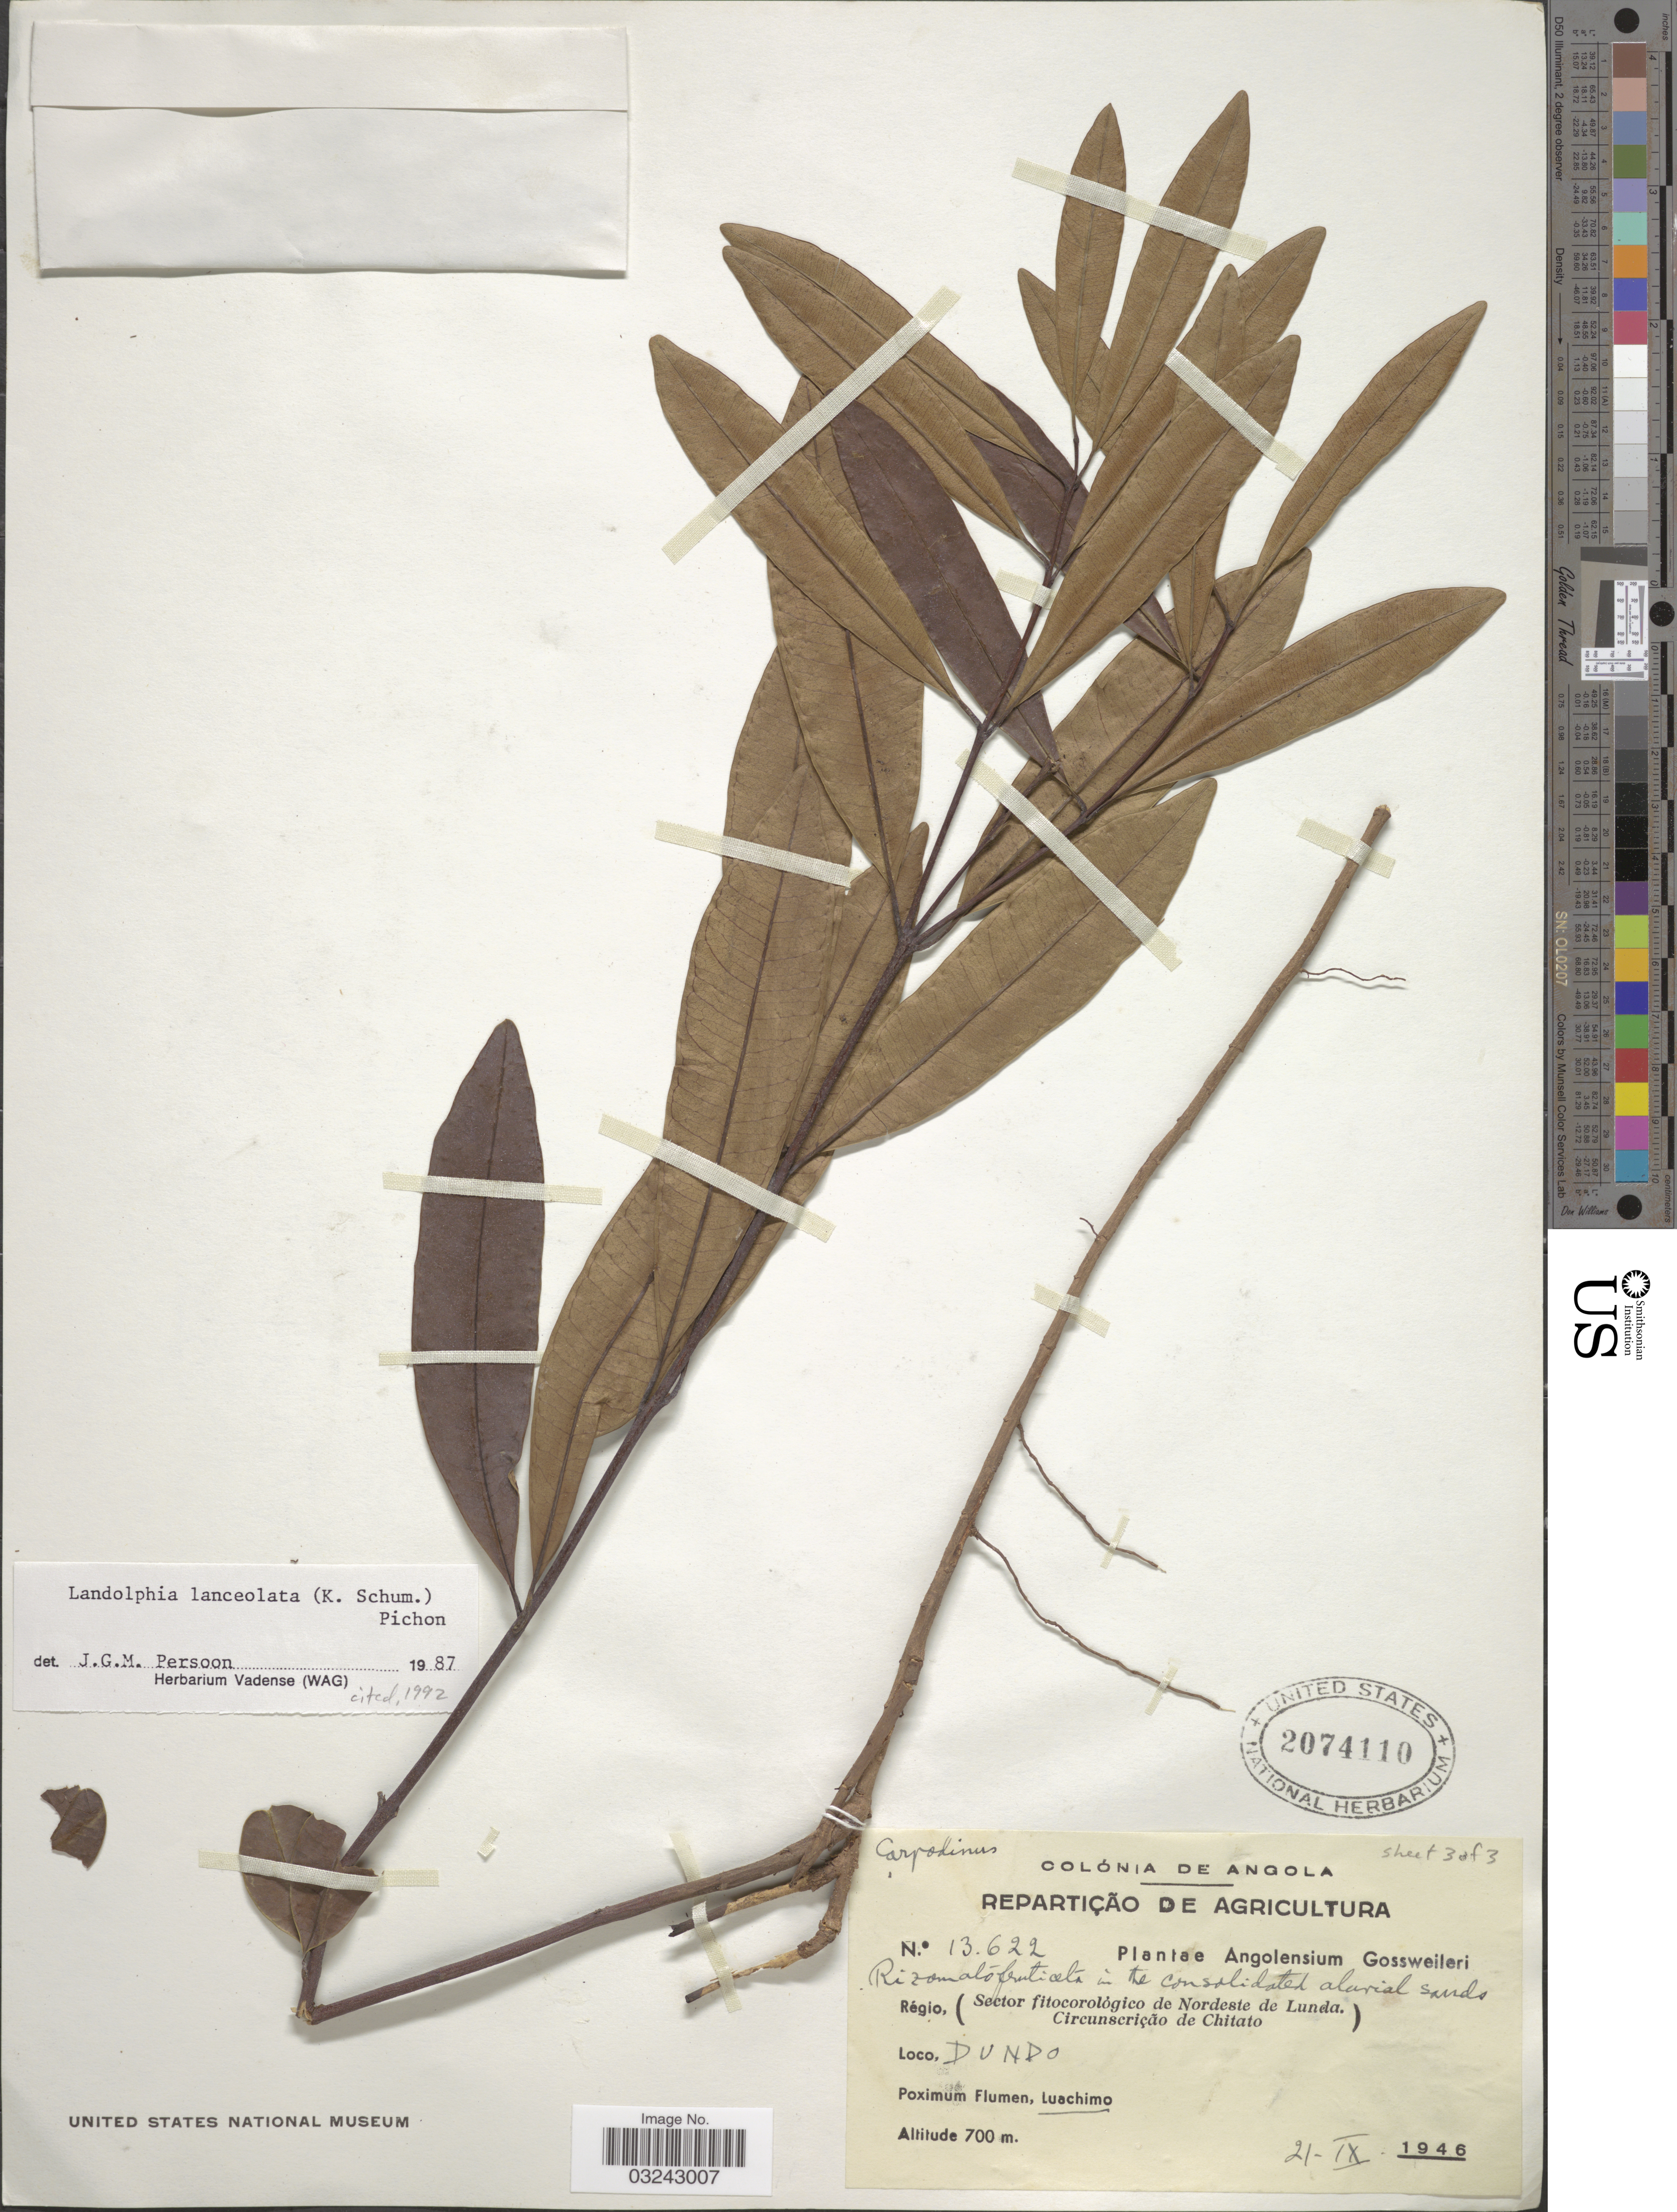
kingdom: Plantae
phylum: Tracheophyta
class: Magnoliopsida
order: Gentianales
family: Apocynaceae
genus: Landolphia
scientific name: Landolphia lanceolata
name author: (K. Schum.) Pichon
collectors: -. Gossweiler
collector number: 13622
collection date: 1946-09-21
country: Angola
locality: Régio, (Sector fitocorológico de Nordeste de Lunda. Circunsecrição de Chitato)., Dundo, Luachimo.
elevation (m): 700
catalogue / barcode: US 2074110